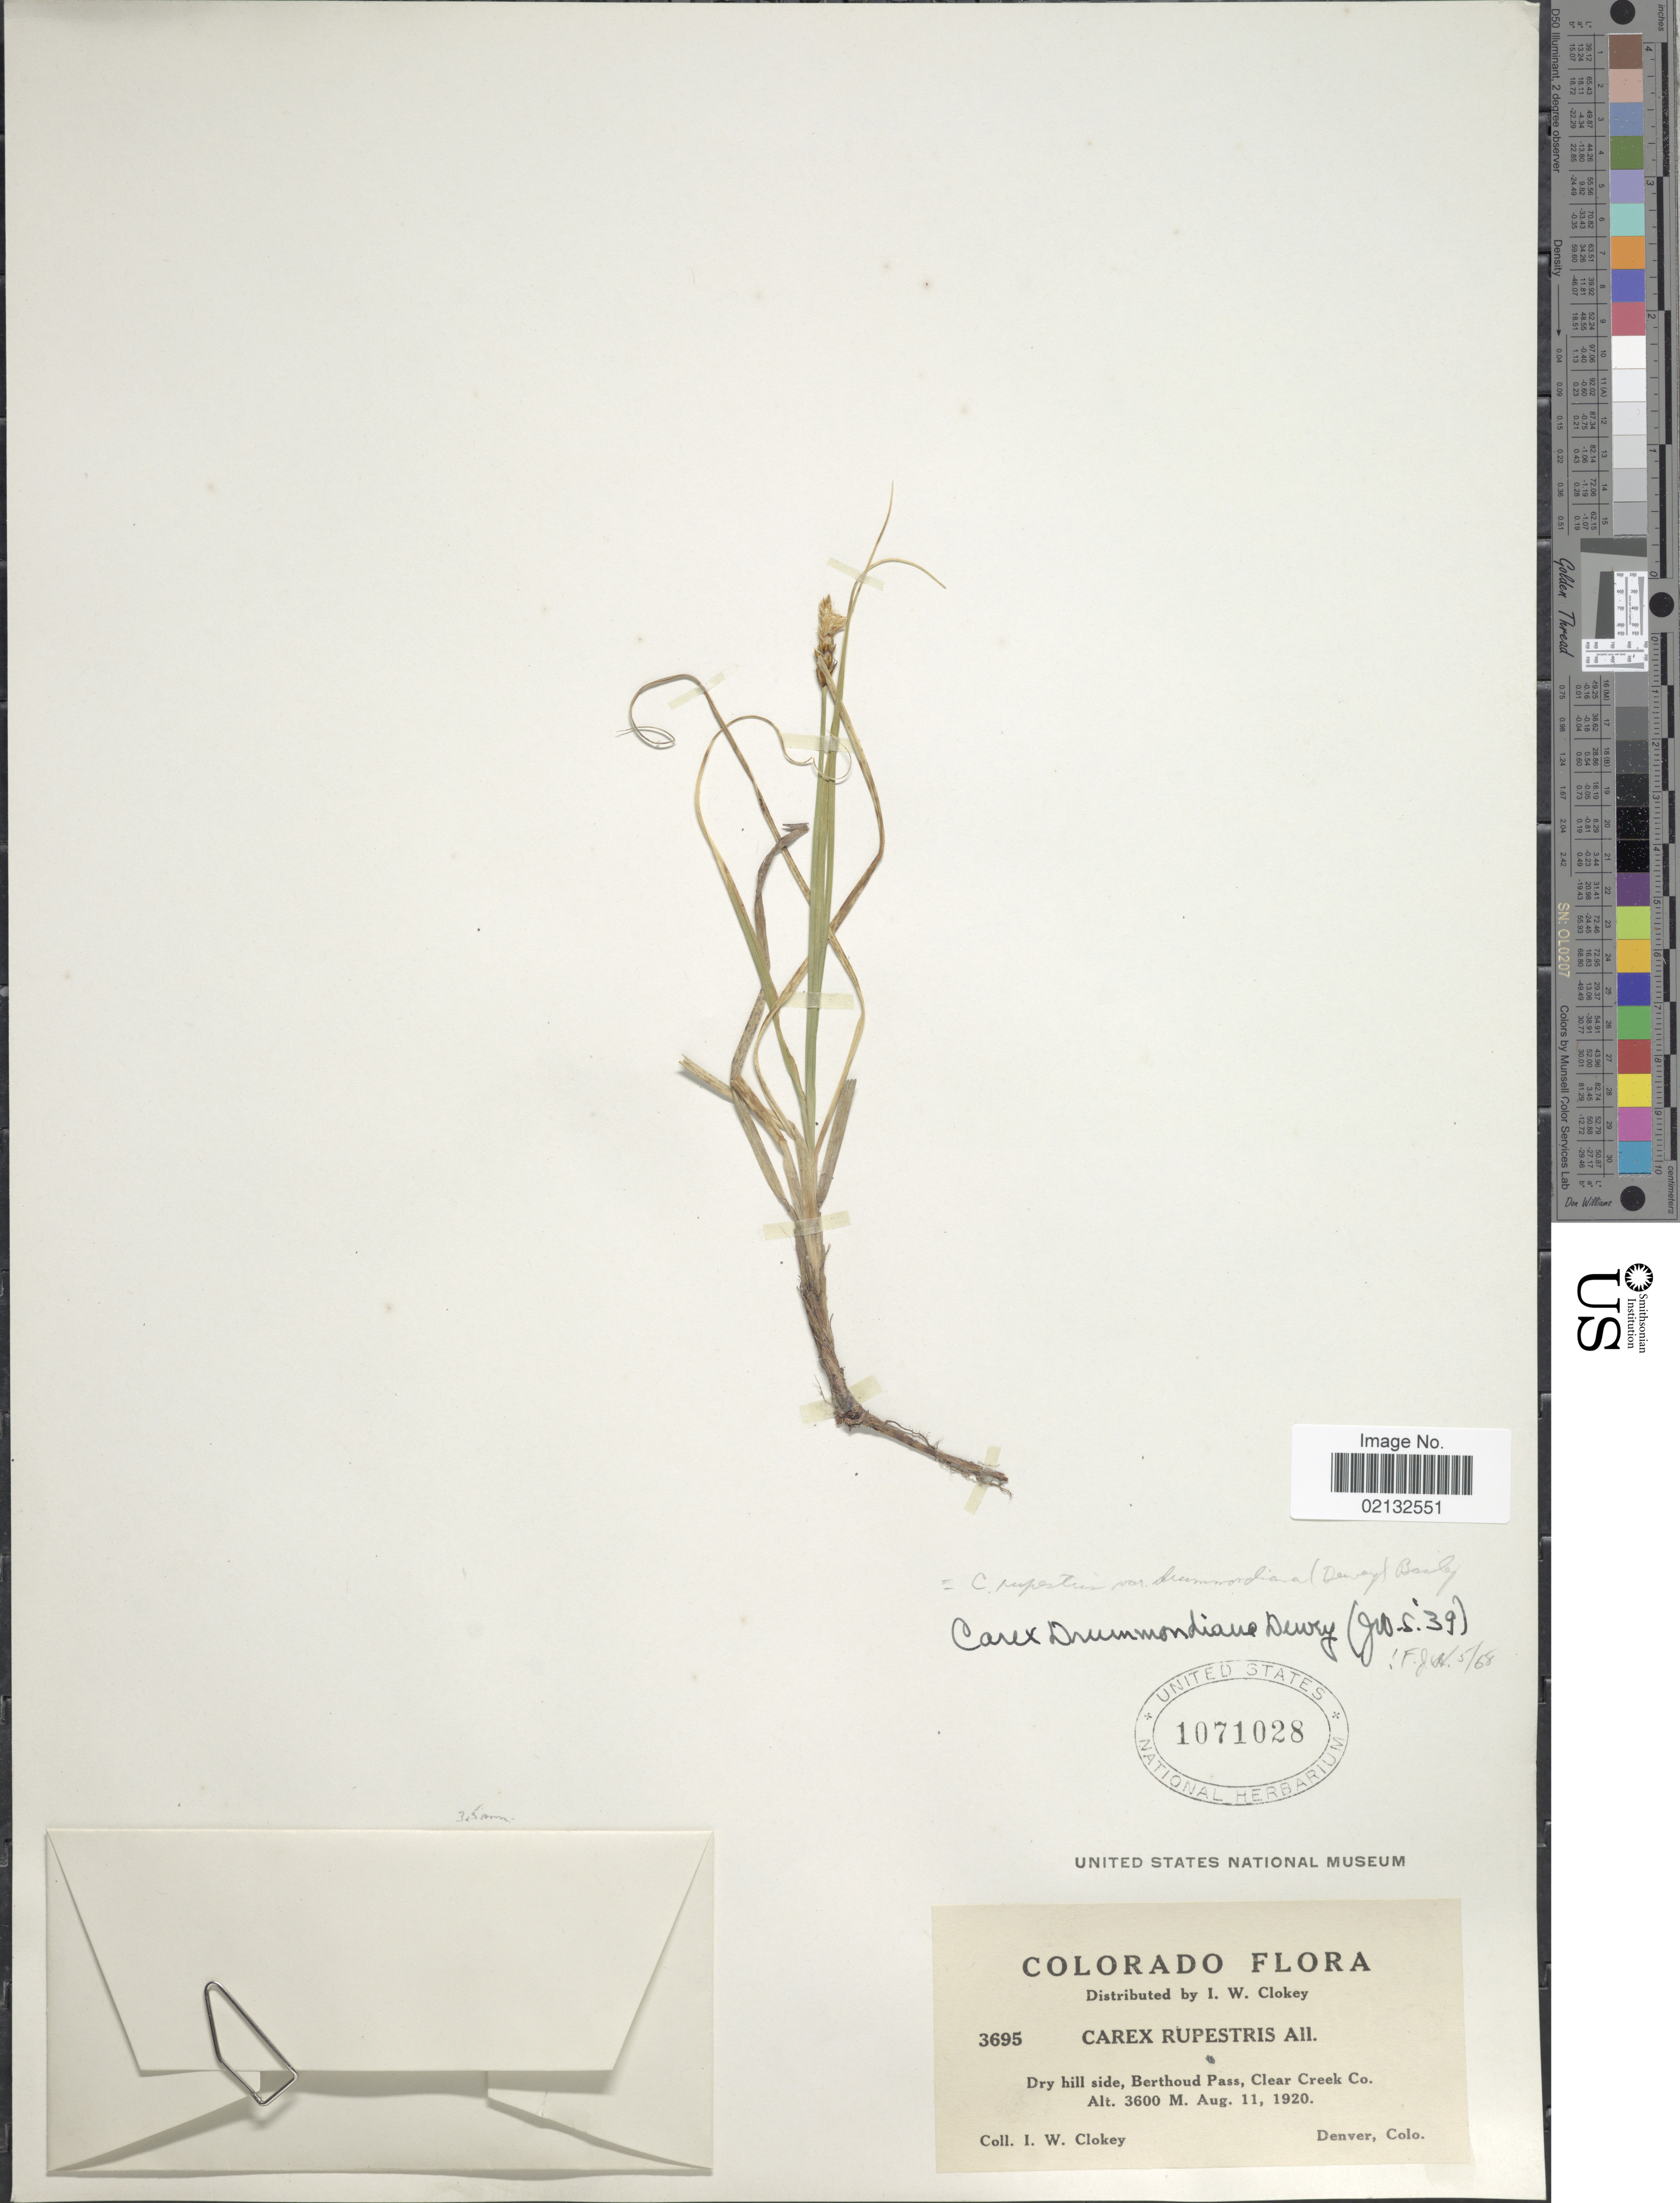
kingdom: Plantae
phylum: Tracheophyta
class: Liliopsida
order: Poales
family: Cyperaceae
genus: Carex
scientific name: Carex rupestris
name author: All.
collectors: I. W. Clokey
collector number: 3695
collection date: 1920-08-11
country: United States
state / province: Colorado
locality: Berthoud Pass, Clear Creek Co.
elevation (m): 3600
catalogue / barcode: US 1071028